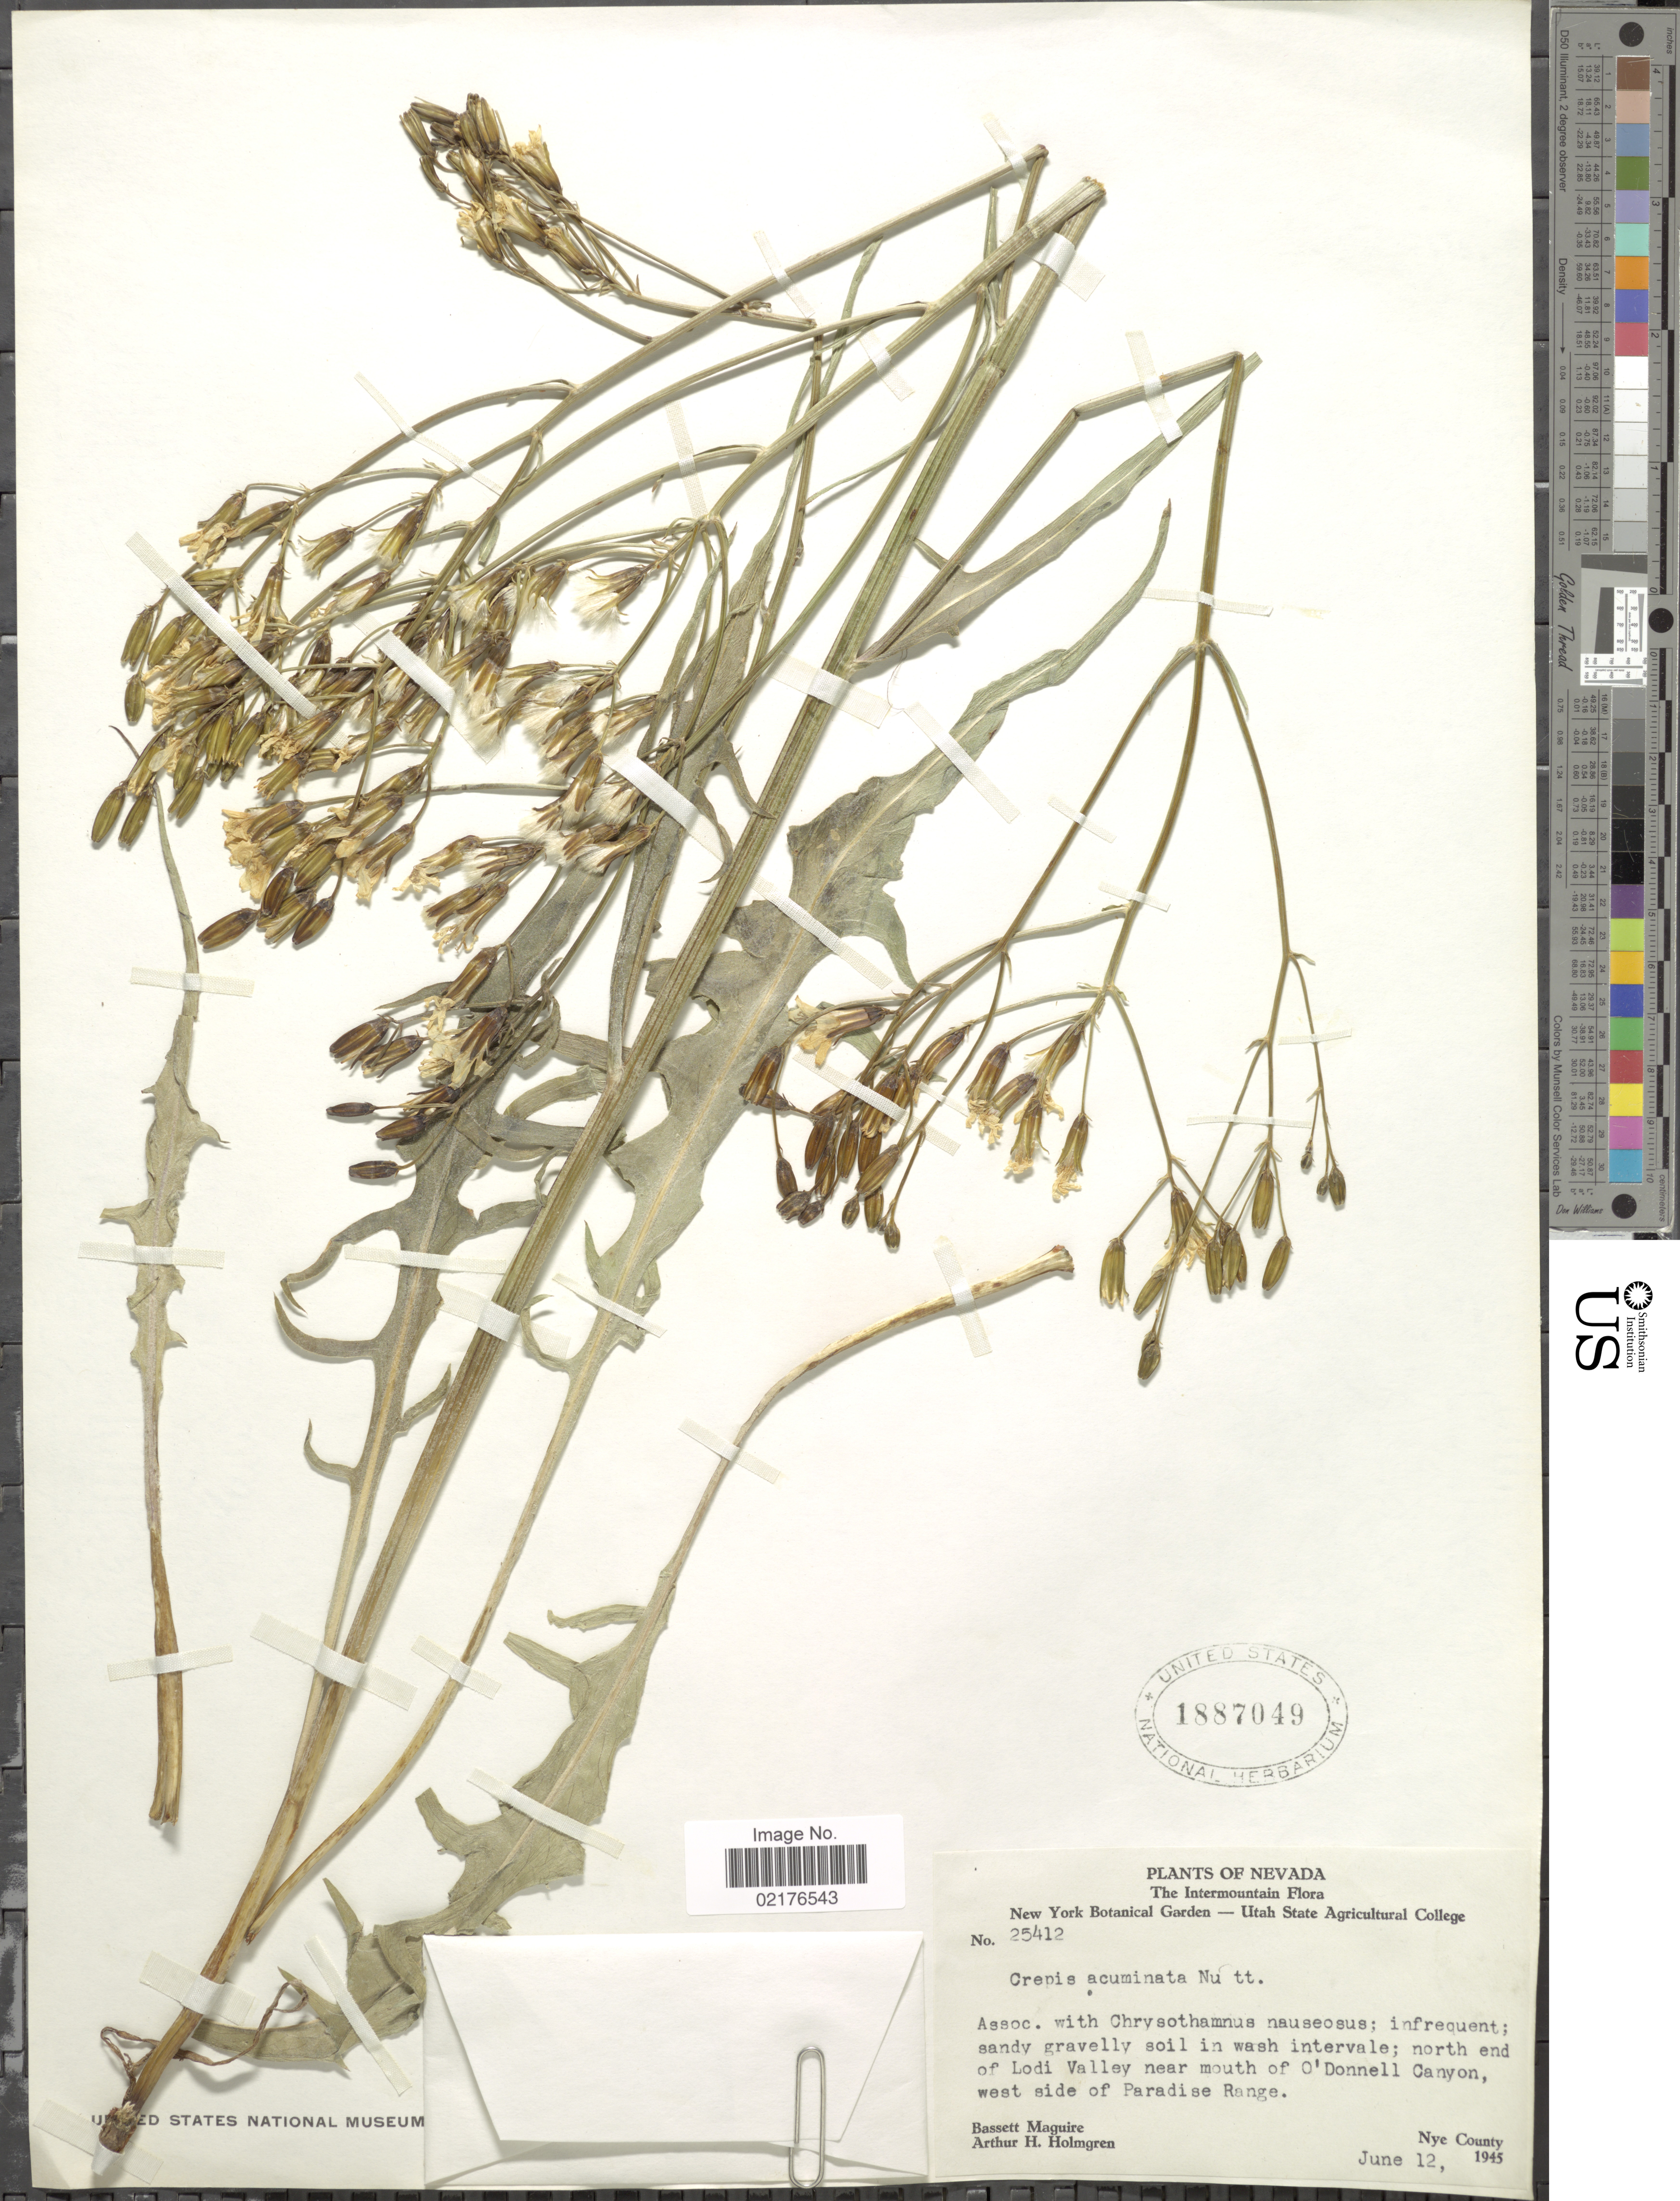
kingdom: Plantae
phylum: Tracheophyta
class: Magnoliopsida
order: Asterales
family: Asteraceae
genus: Crepis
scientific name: Crepis acuminata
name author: Nutt.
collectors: B. Maguire & A. H. Holmgren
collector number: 25412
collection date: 1945-06-12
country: United States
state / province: Nevada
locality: The Intermountain, North end of Lodi Valley near mouth of O'Donnell Canyon, west side of Paradise Range, Nye County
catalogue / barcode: US 1887049